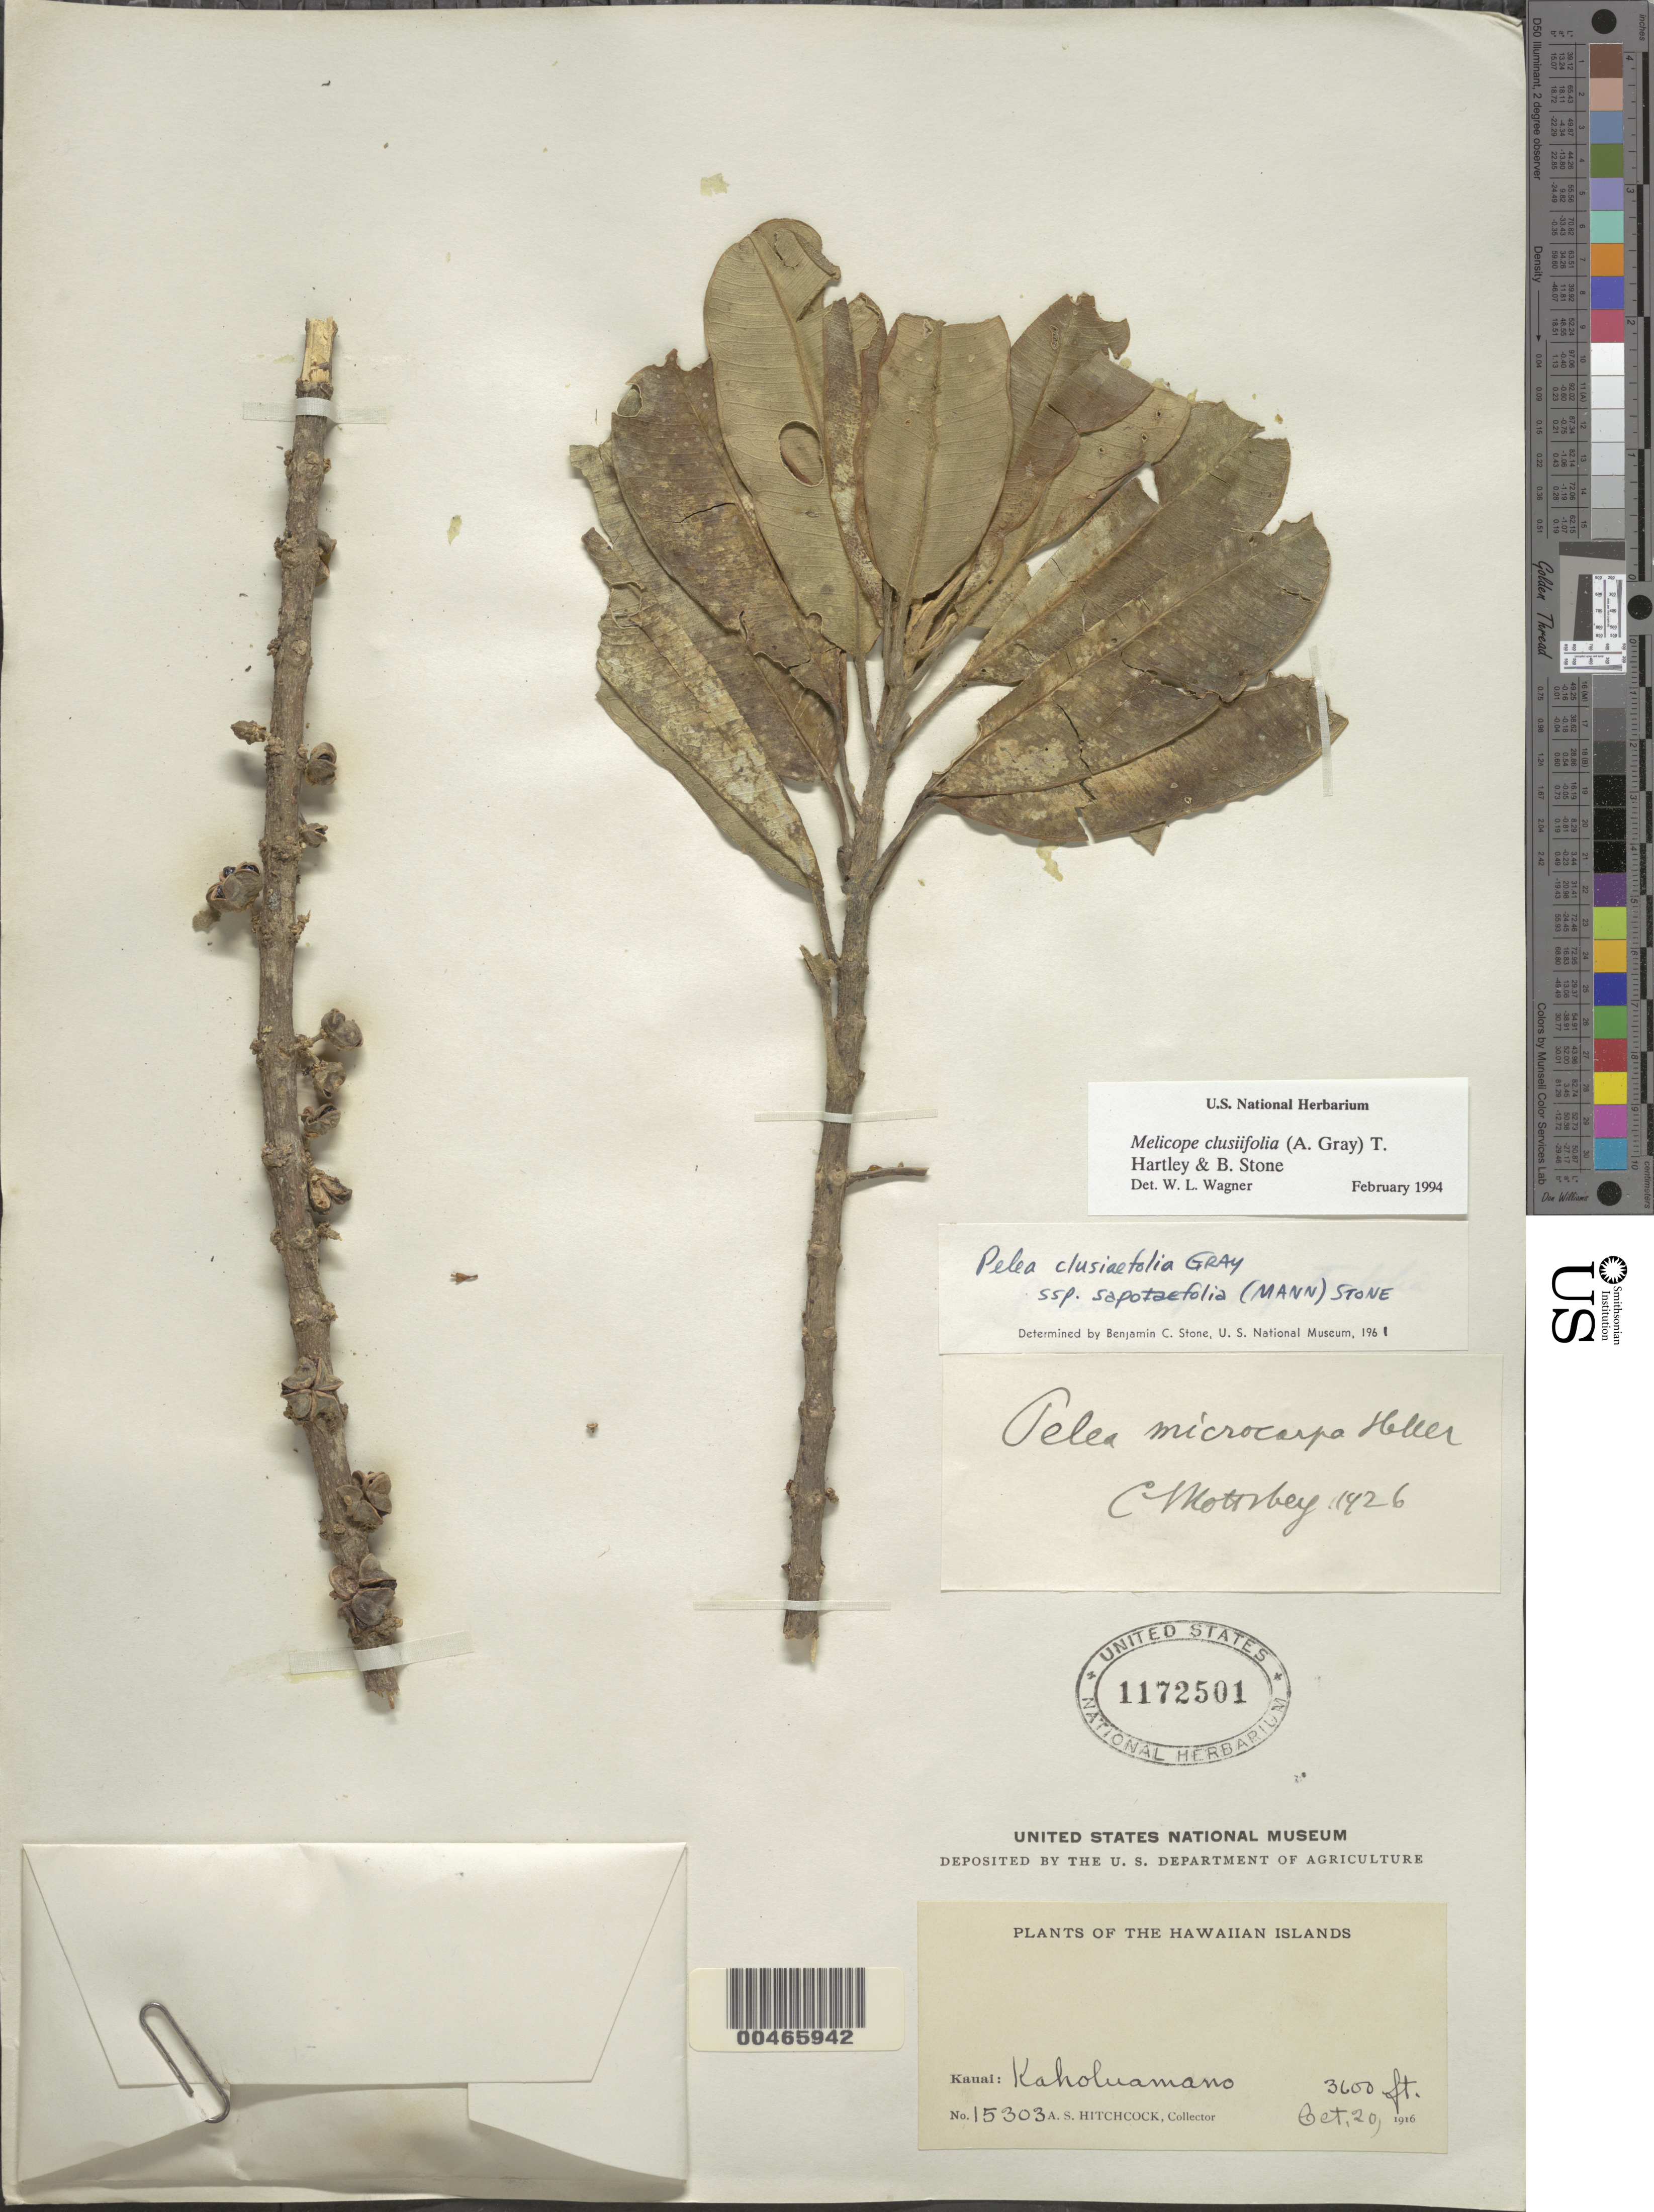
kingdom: Plantae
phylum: Tracheophyta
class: Magnoliopsida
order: Sapindales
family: Rutaceae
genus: Melicope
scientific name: Melicope clusiifolia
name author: (A. Gray) T.G. Hartley & B.C. Stone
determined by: Wagner, W. L., (BOT), Smithsonian Institution - National Museum of Natural History (UNITED STATES)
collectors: A. S. Hitchcock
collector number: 15303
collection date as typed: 20 Oct 1916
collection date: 1916-10-20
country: United States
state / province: Hawaii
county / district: Kauai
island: Kaua'i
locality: Kaholuamano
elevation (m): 1097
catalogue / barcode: US 1172501